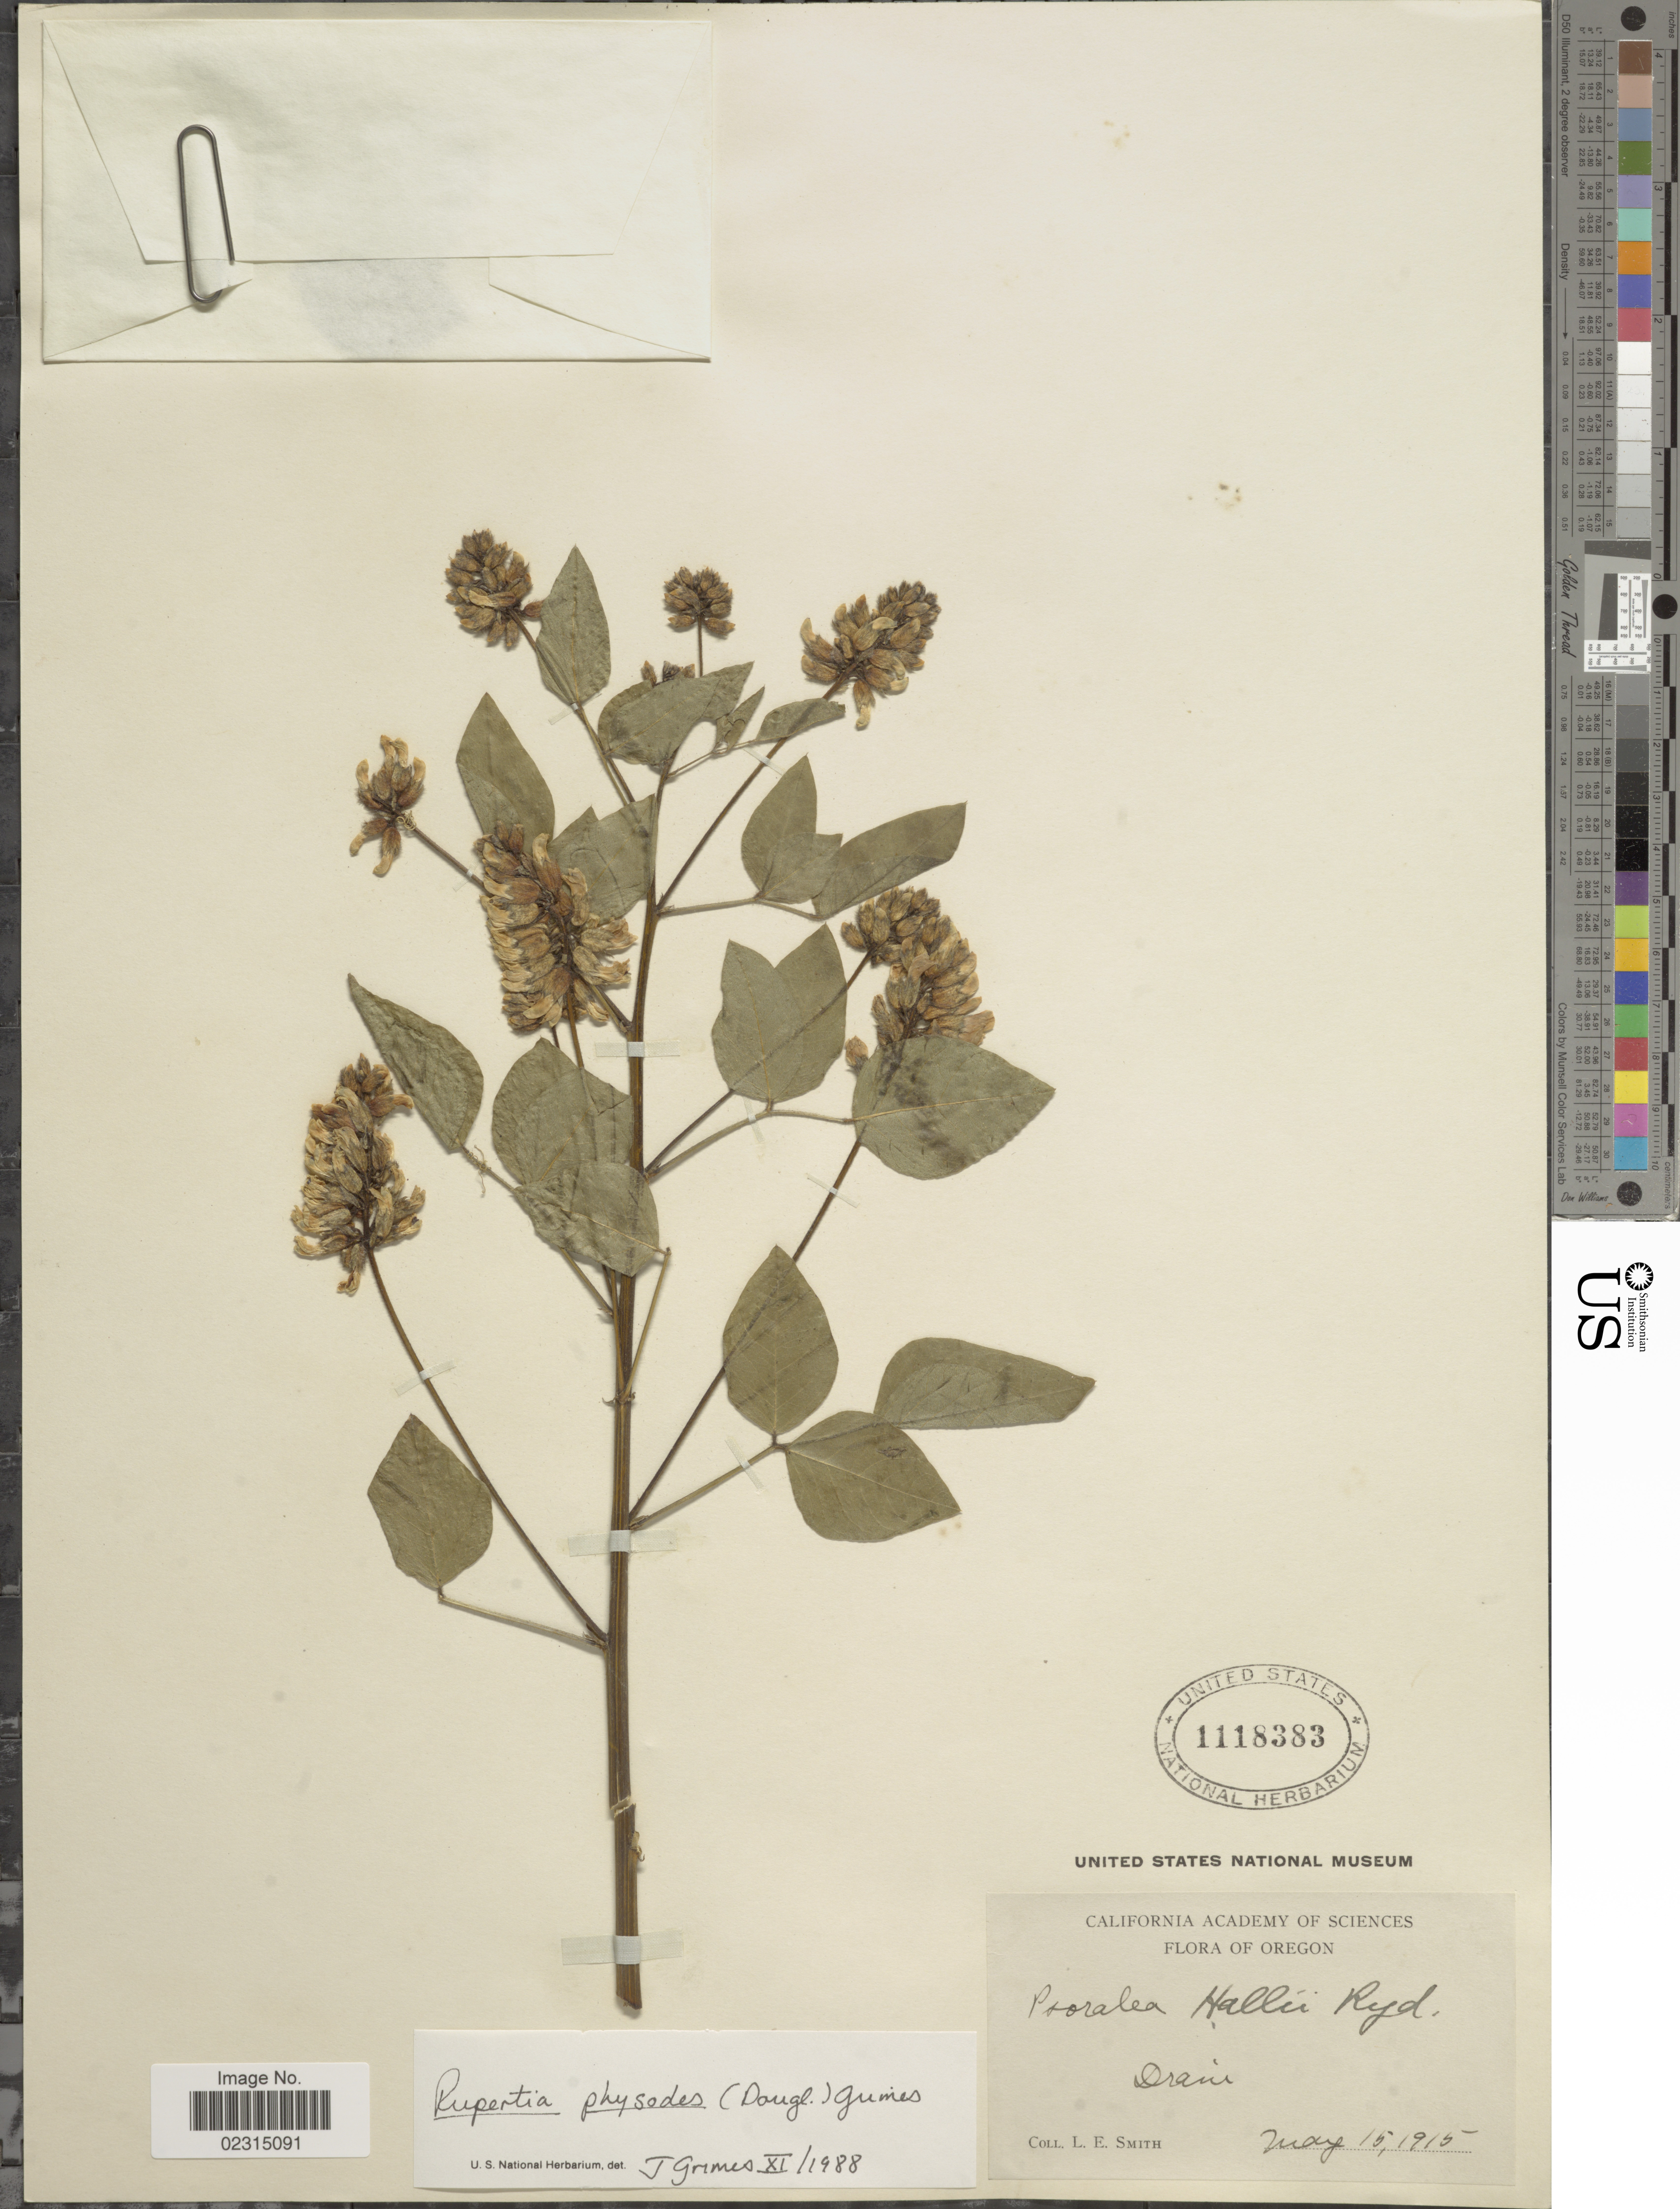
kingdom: Plantae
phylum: Tracheophyta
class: Magnoliopsida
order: Fabales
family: Fabaceae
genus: Rupertia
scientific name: Rupertia physodes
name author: (Douglas) J.W. Grimes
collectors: L. E. Smith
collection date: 1915-05-15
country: United States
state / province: Oregon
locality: Drain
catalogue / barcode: US 1118383